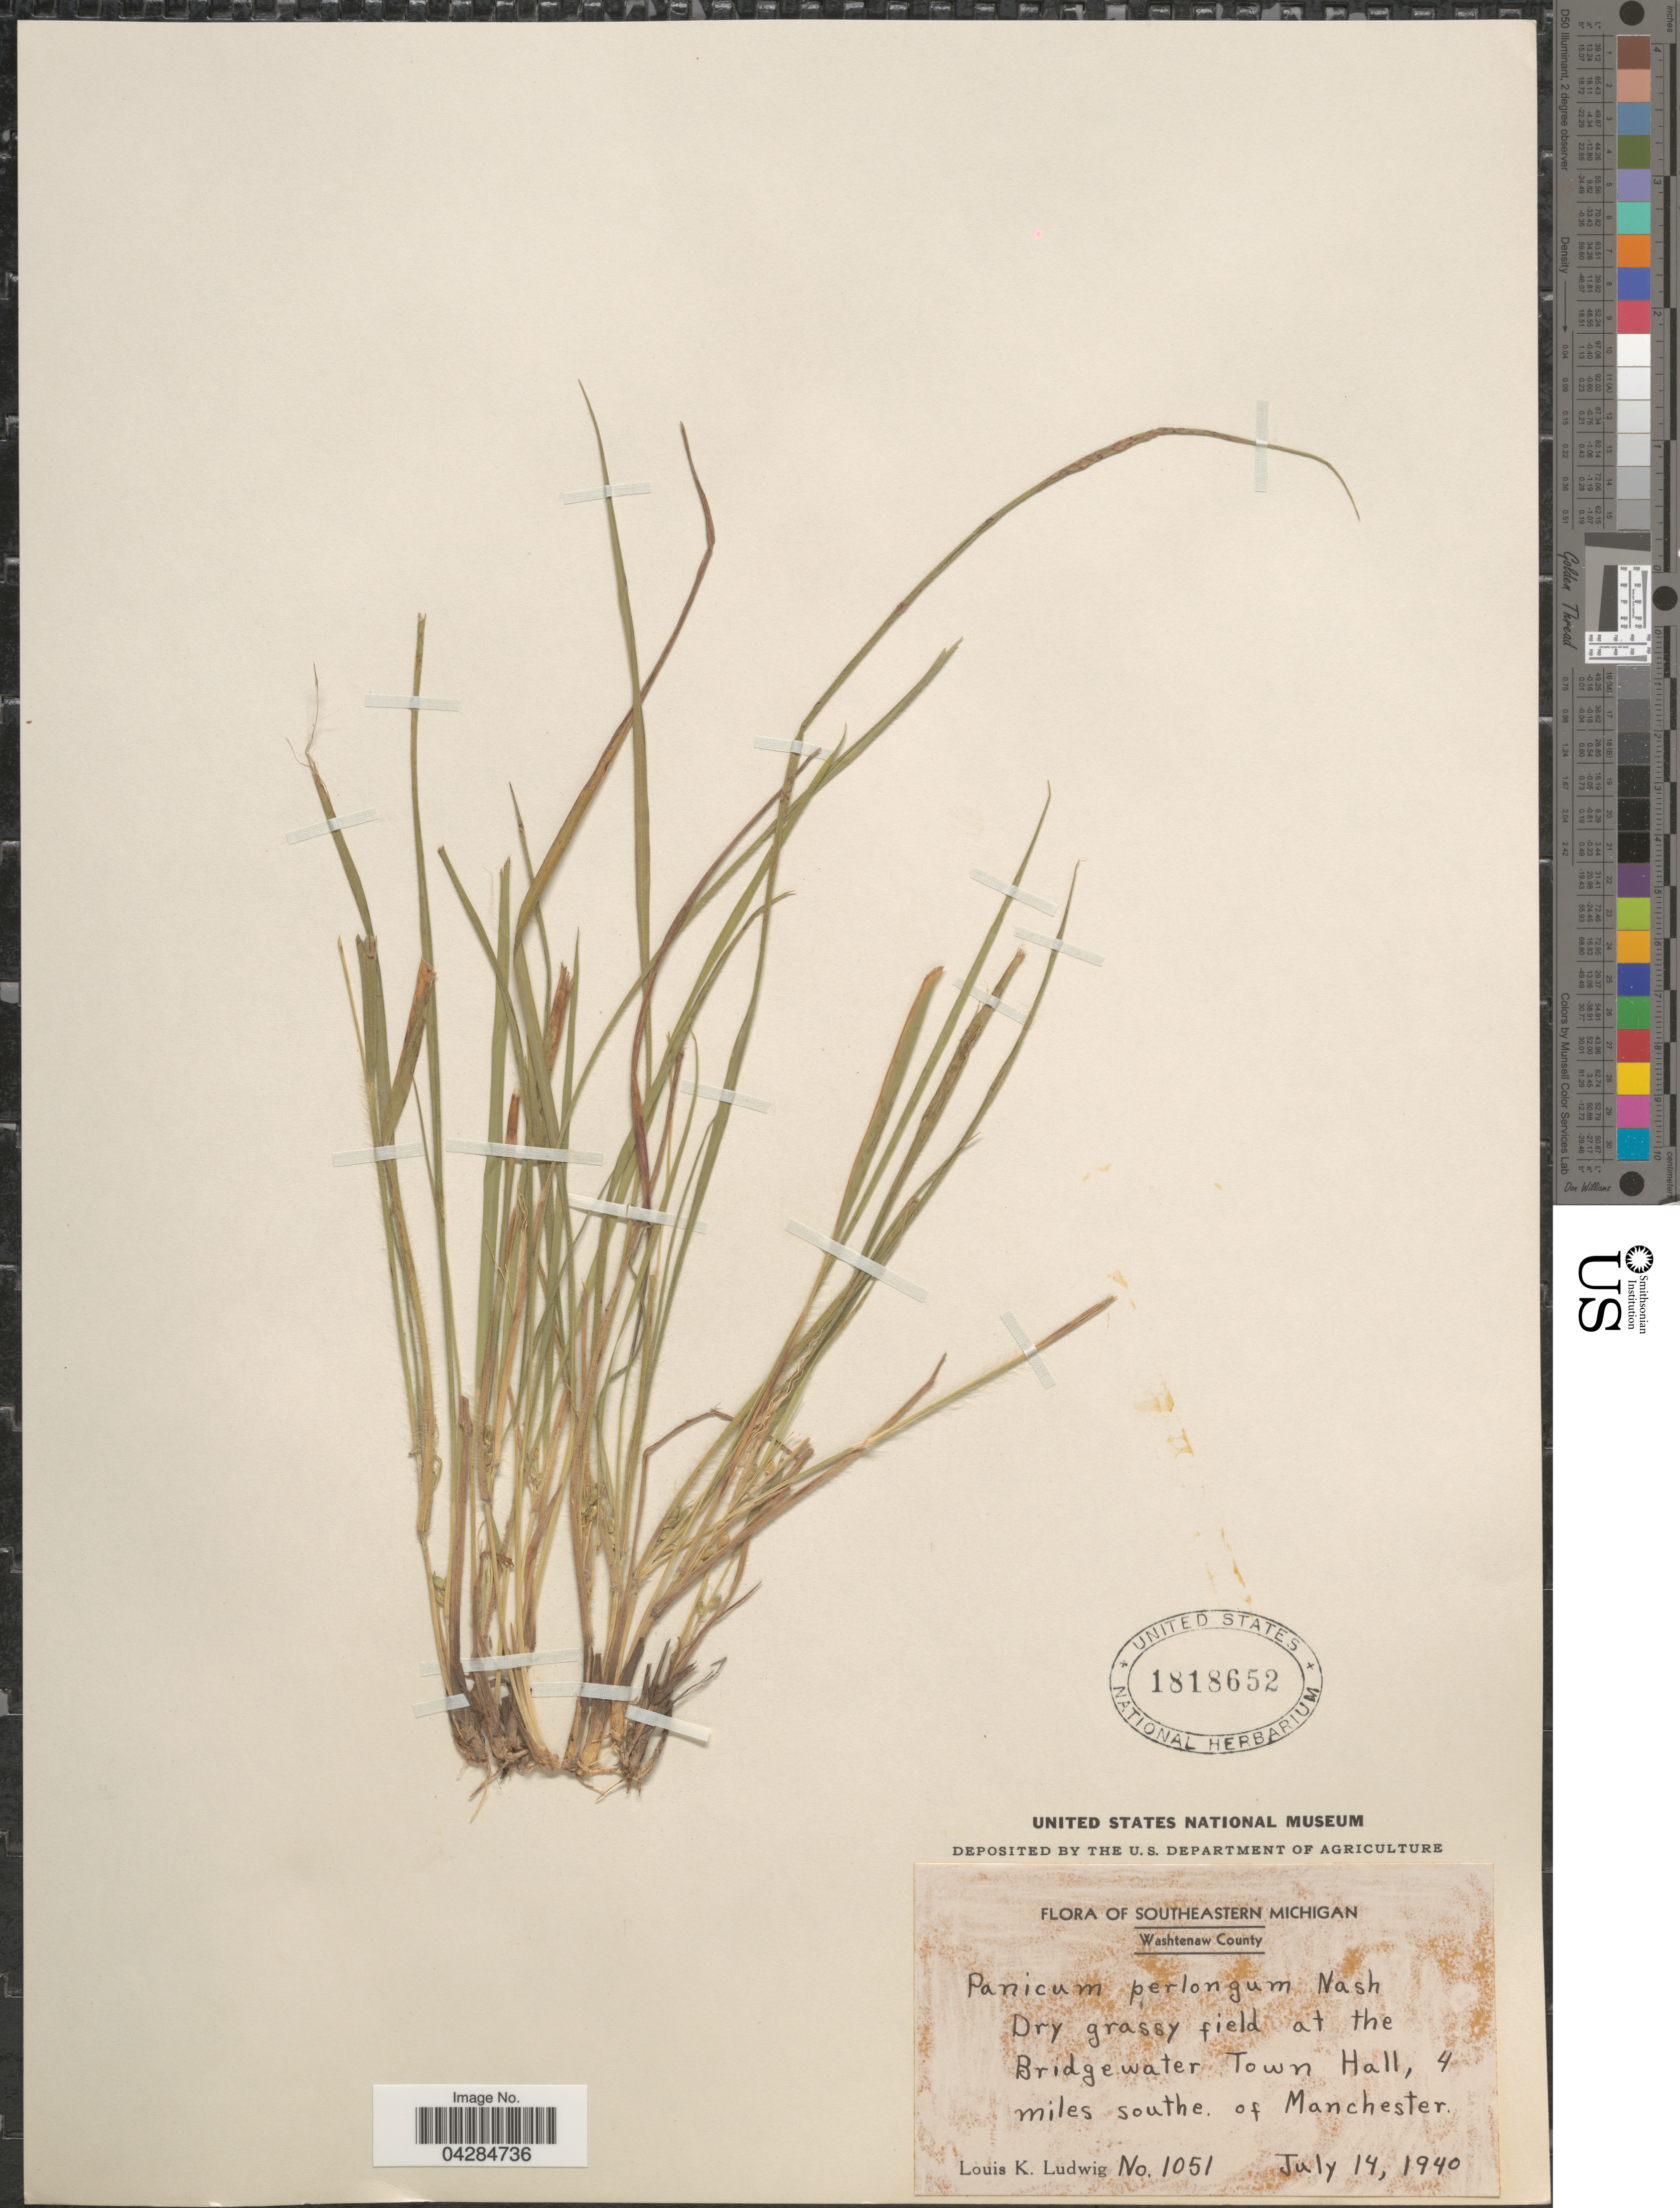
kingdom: Plantae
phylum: Tracheophyta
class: Liliopsida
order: Poales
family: Poaceae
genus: Dichanthelium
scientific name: Dichanthelium perlongum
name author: (Nash) Freckmann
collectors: L. Ludwig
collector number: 1051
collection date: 1940-07-14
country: United States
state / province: Michigan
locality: Southeastern Michigan. Washtenaw County. Dry grassy field at the Bridgewater Town Hall, 4 miles southe of Manchester.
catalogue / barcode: US 1818652